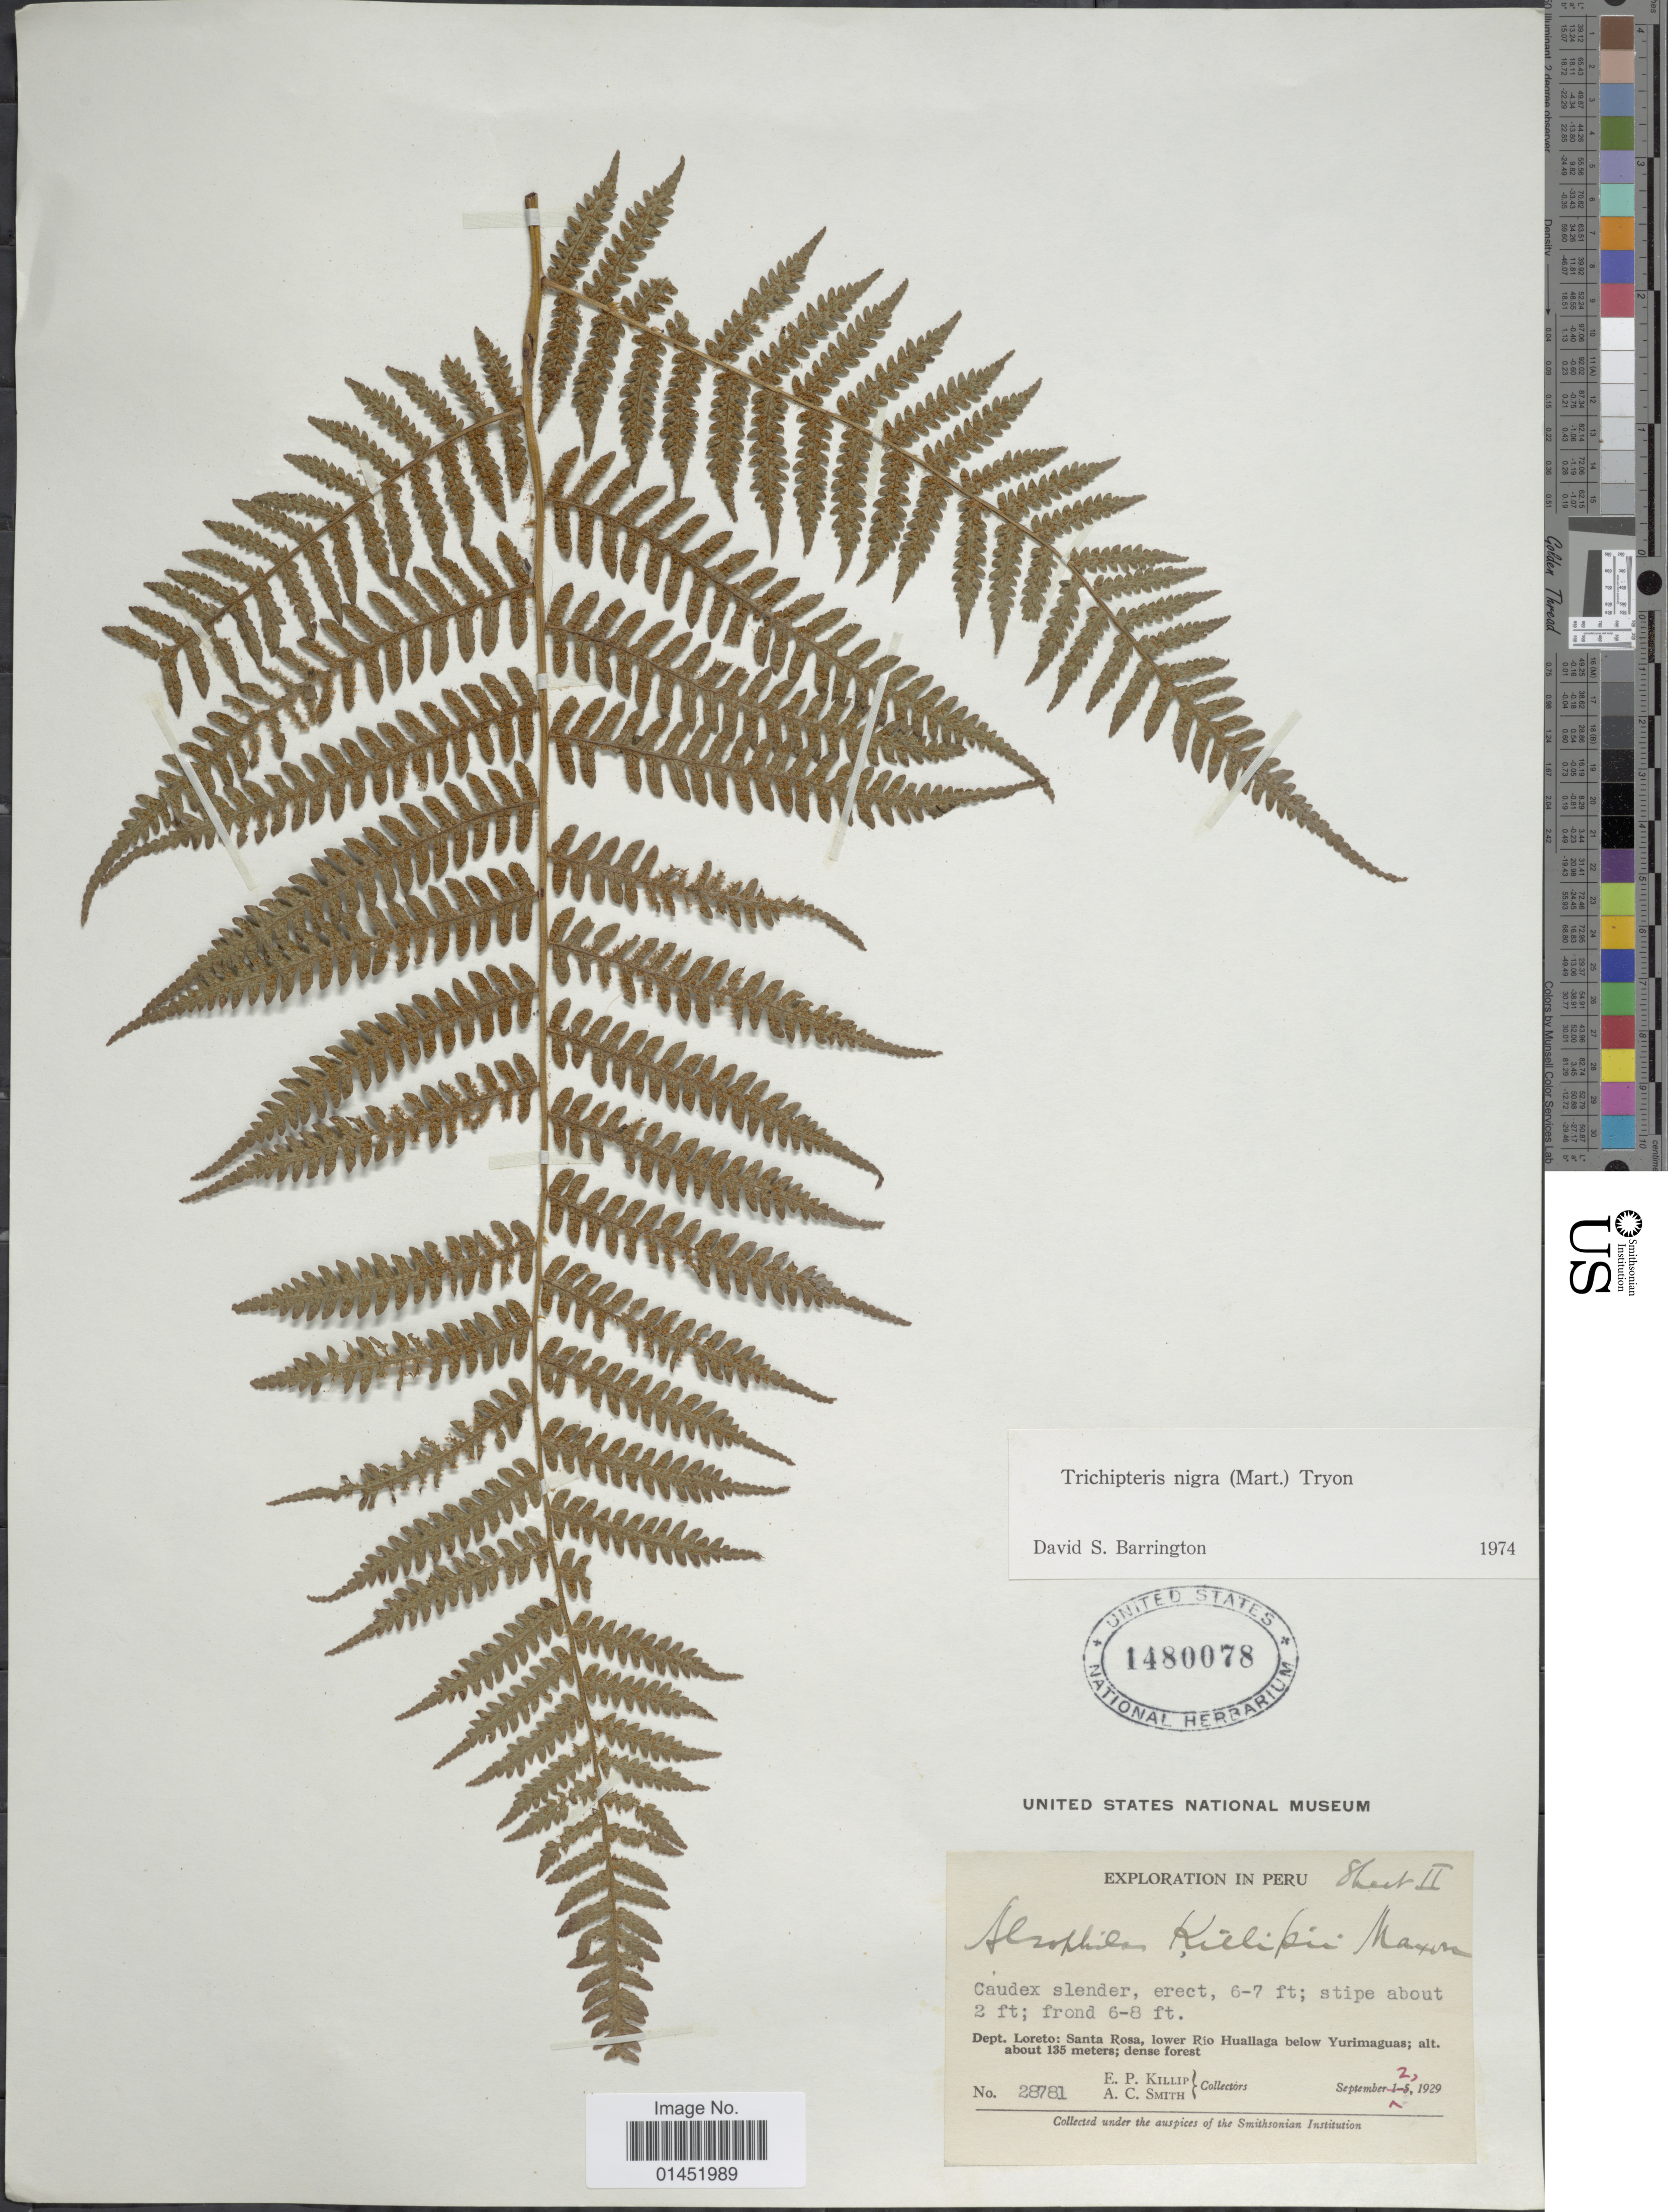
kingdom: Plantae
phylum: Tracheophyta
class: Polypodiopsida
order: Cyatheales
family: Cyatheaceae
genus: Cyathea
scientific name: Cyathea lasiosora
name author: (Mett. ex Kuhn) Domin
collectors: E. P. Killip & A. C. Smith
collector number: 28781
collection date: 1929-09-02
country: Peru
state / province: Loreto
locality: Dept. Loreto: Santa Rosa, lowe Rio Huallaga below Yurimaguas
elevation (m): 135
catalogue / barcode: US 1480078